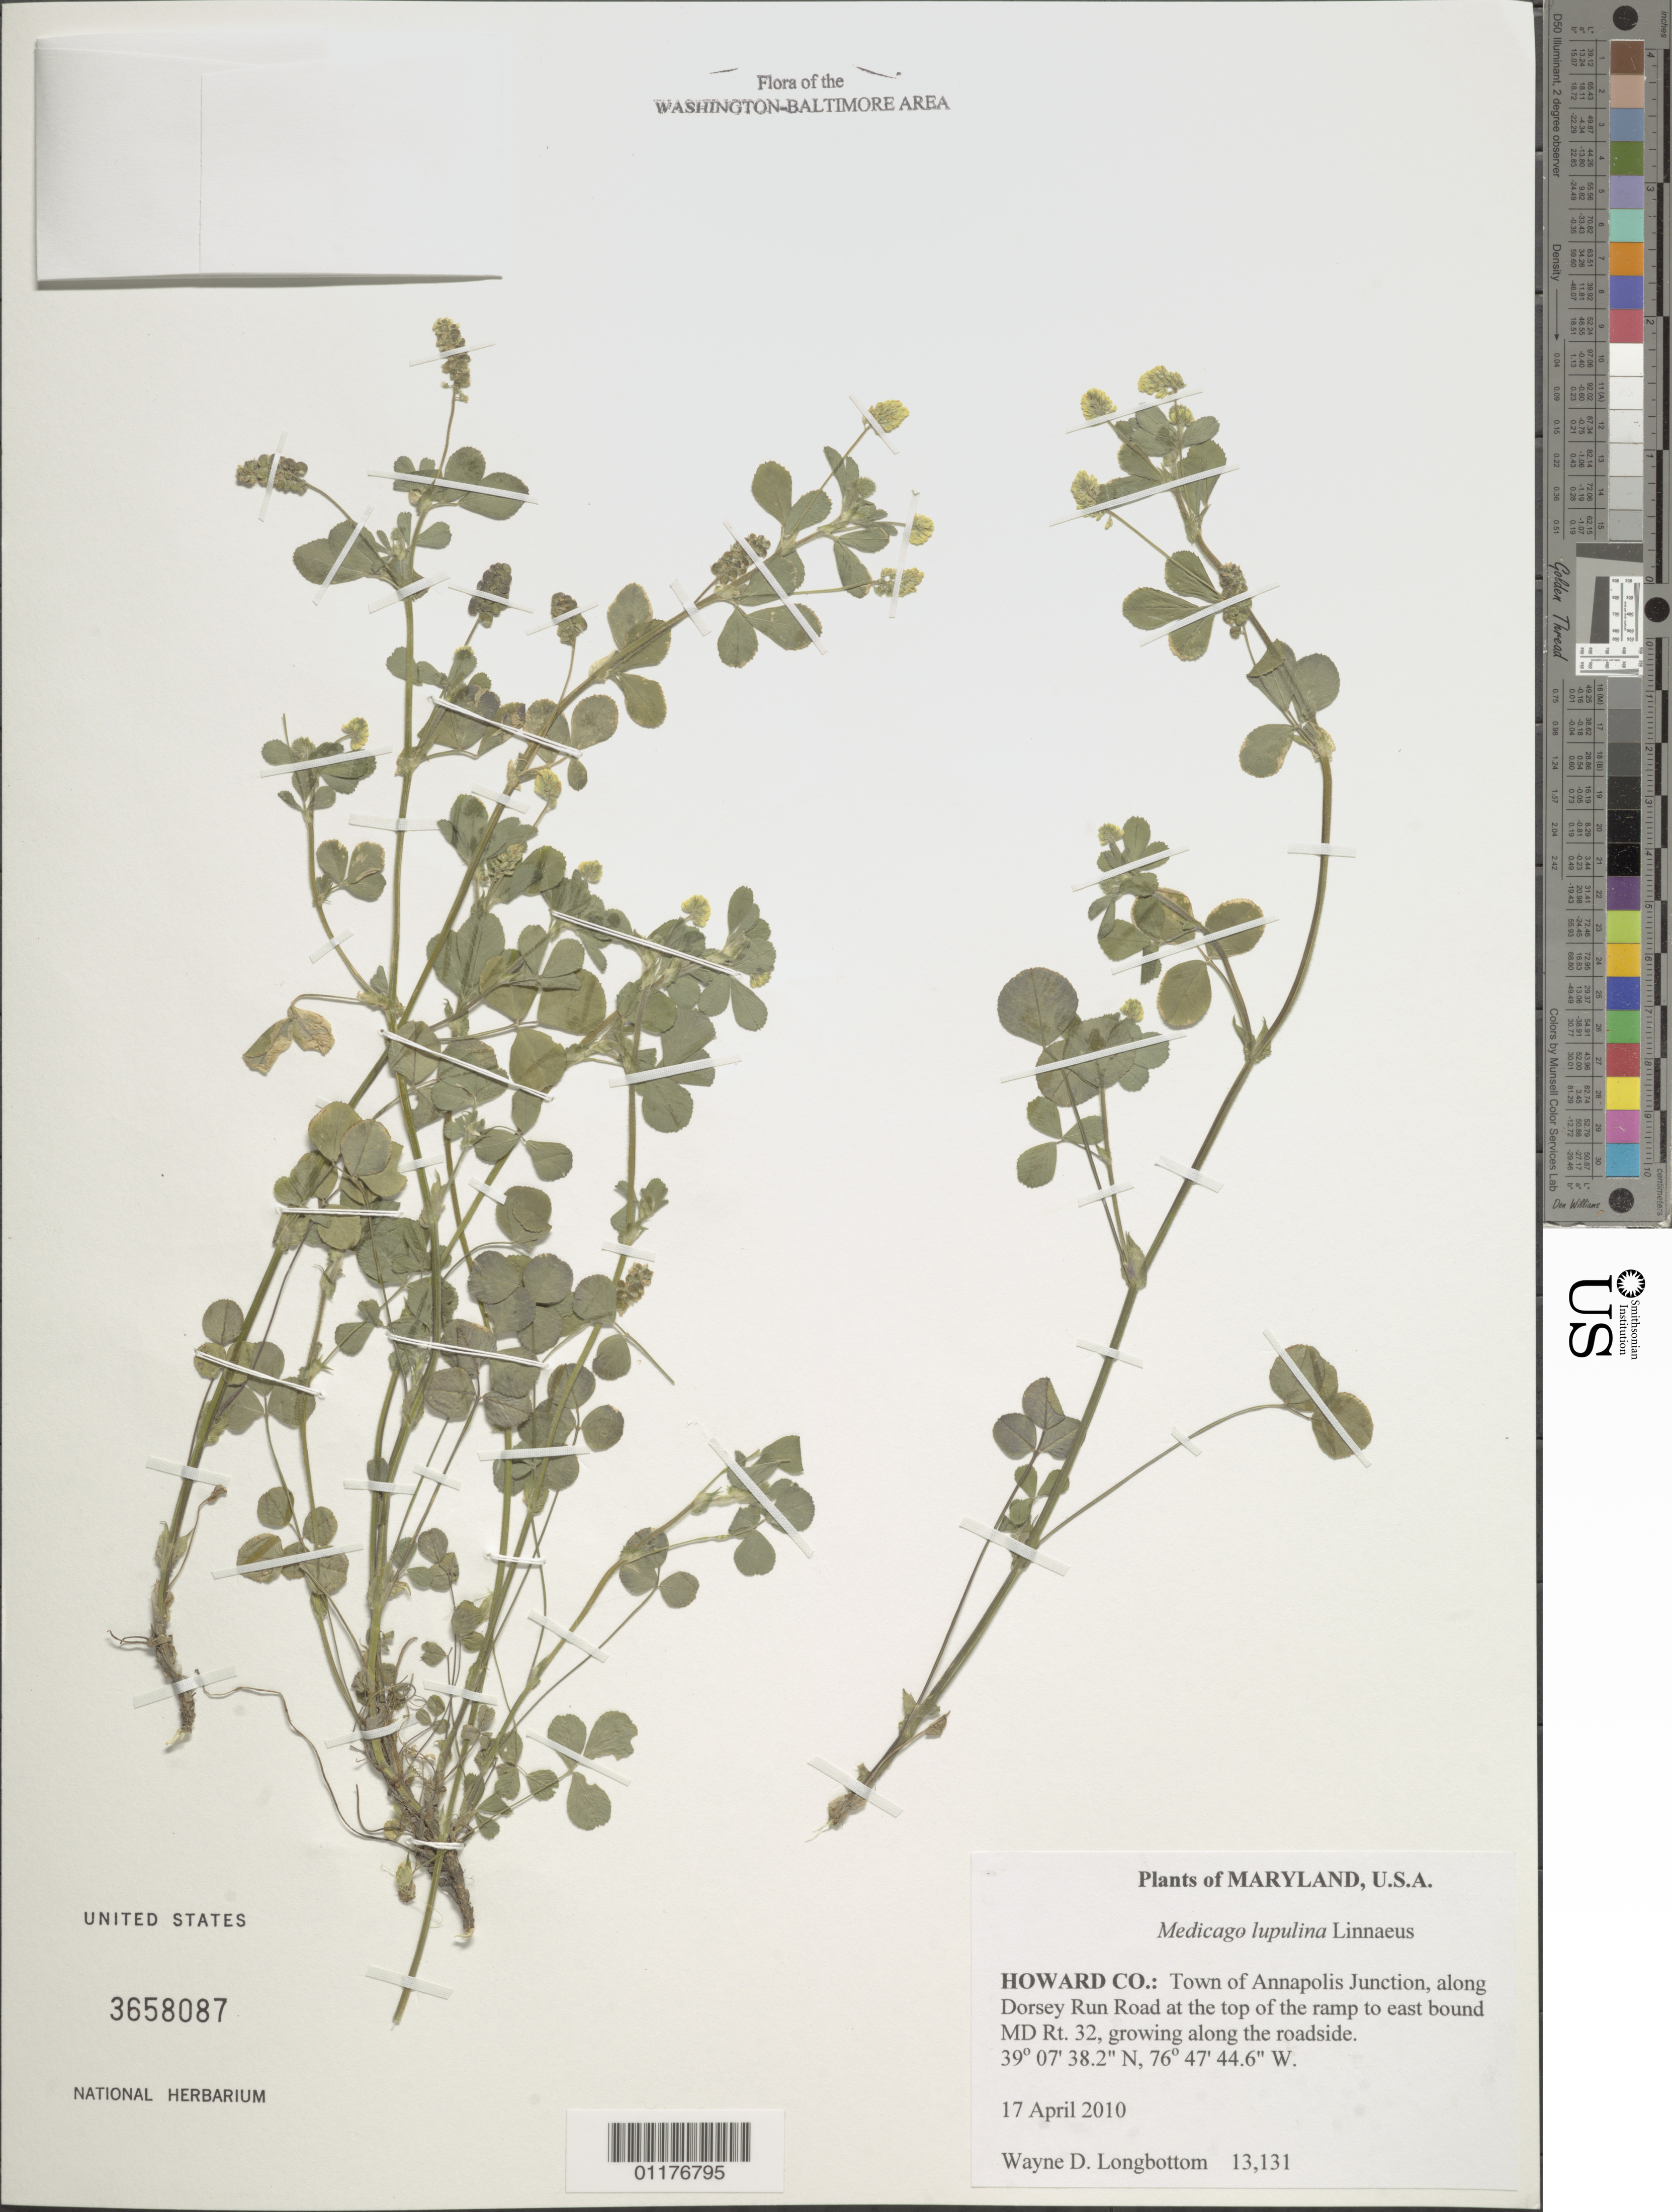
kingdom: Plantae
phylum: Tracheophyta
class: Magnoliopsida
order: Fabales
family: Fabaceae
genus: Medicago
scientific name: Medicago lupulina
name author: L.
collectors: W. D. Longbottom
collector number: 13131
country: United States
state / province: Maryland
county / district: Howard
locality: Annapolis Junction, along Dorsey Run Road at the top of the ramp to E bound MD Rt. 32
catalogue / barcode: US 3658087